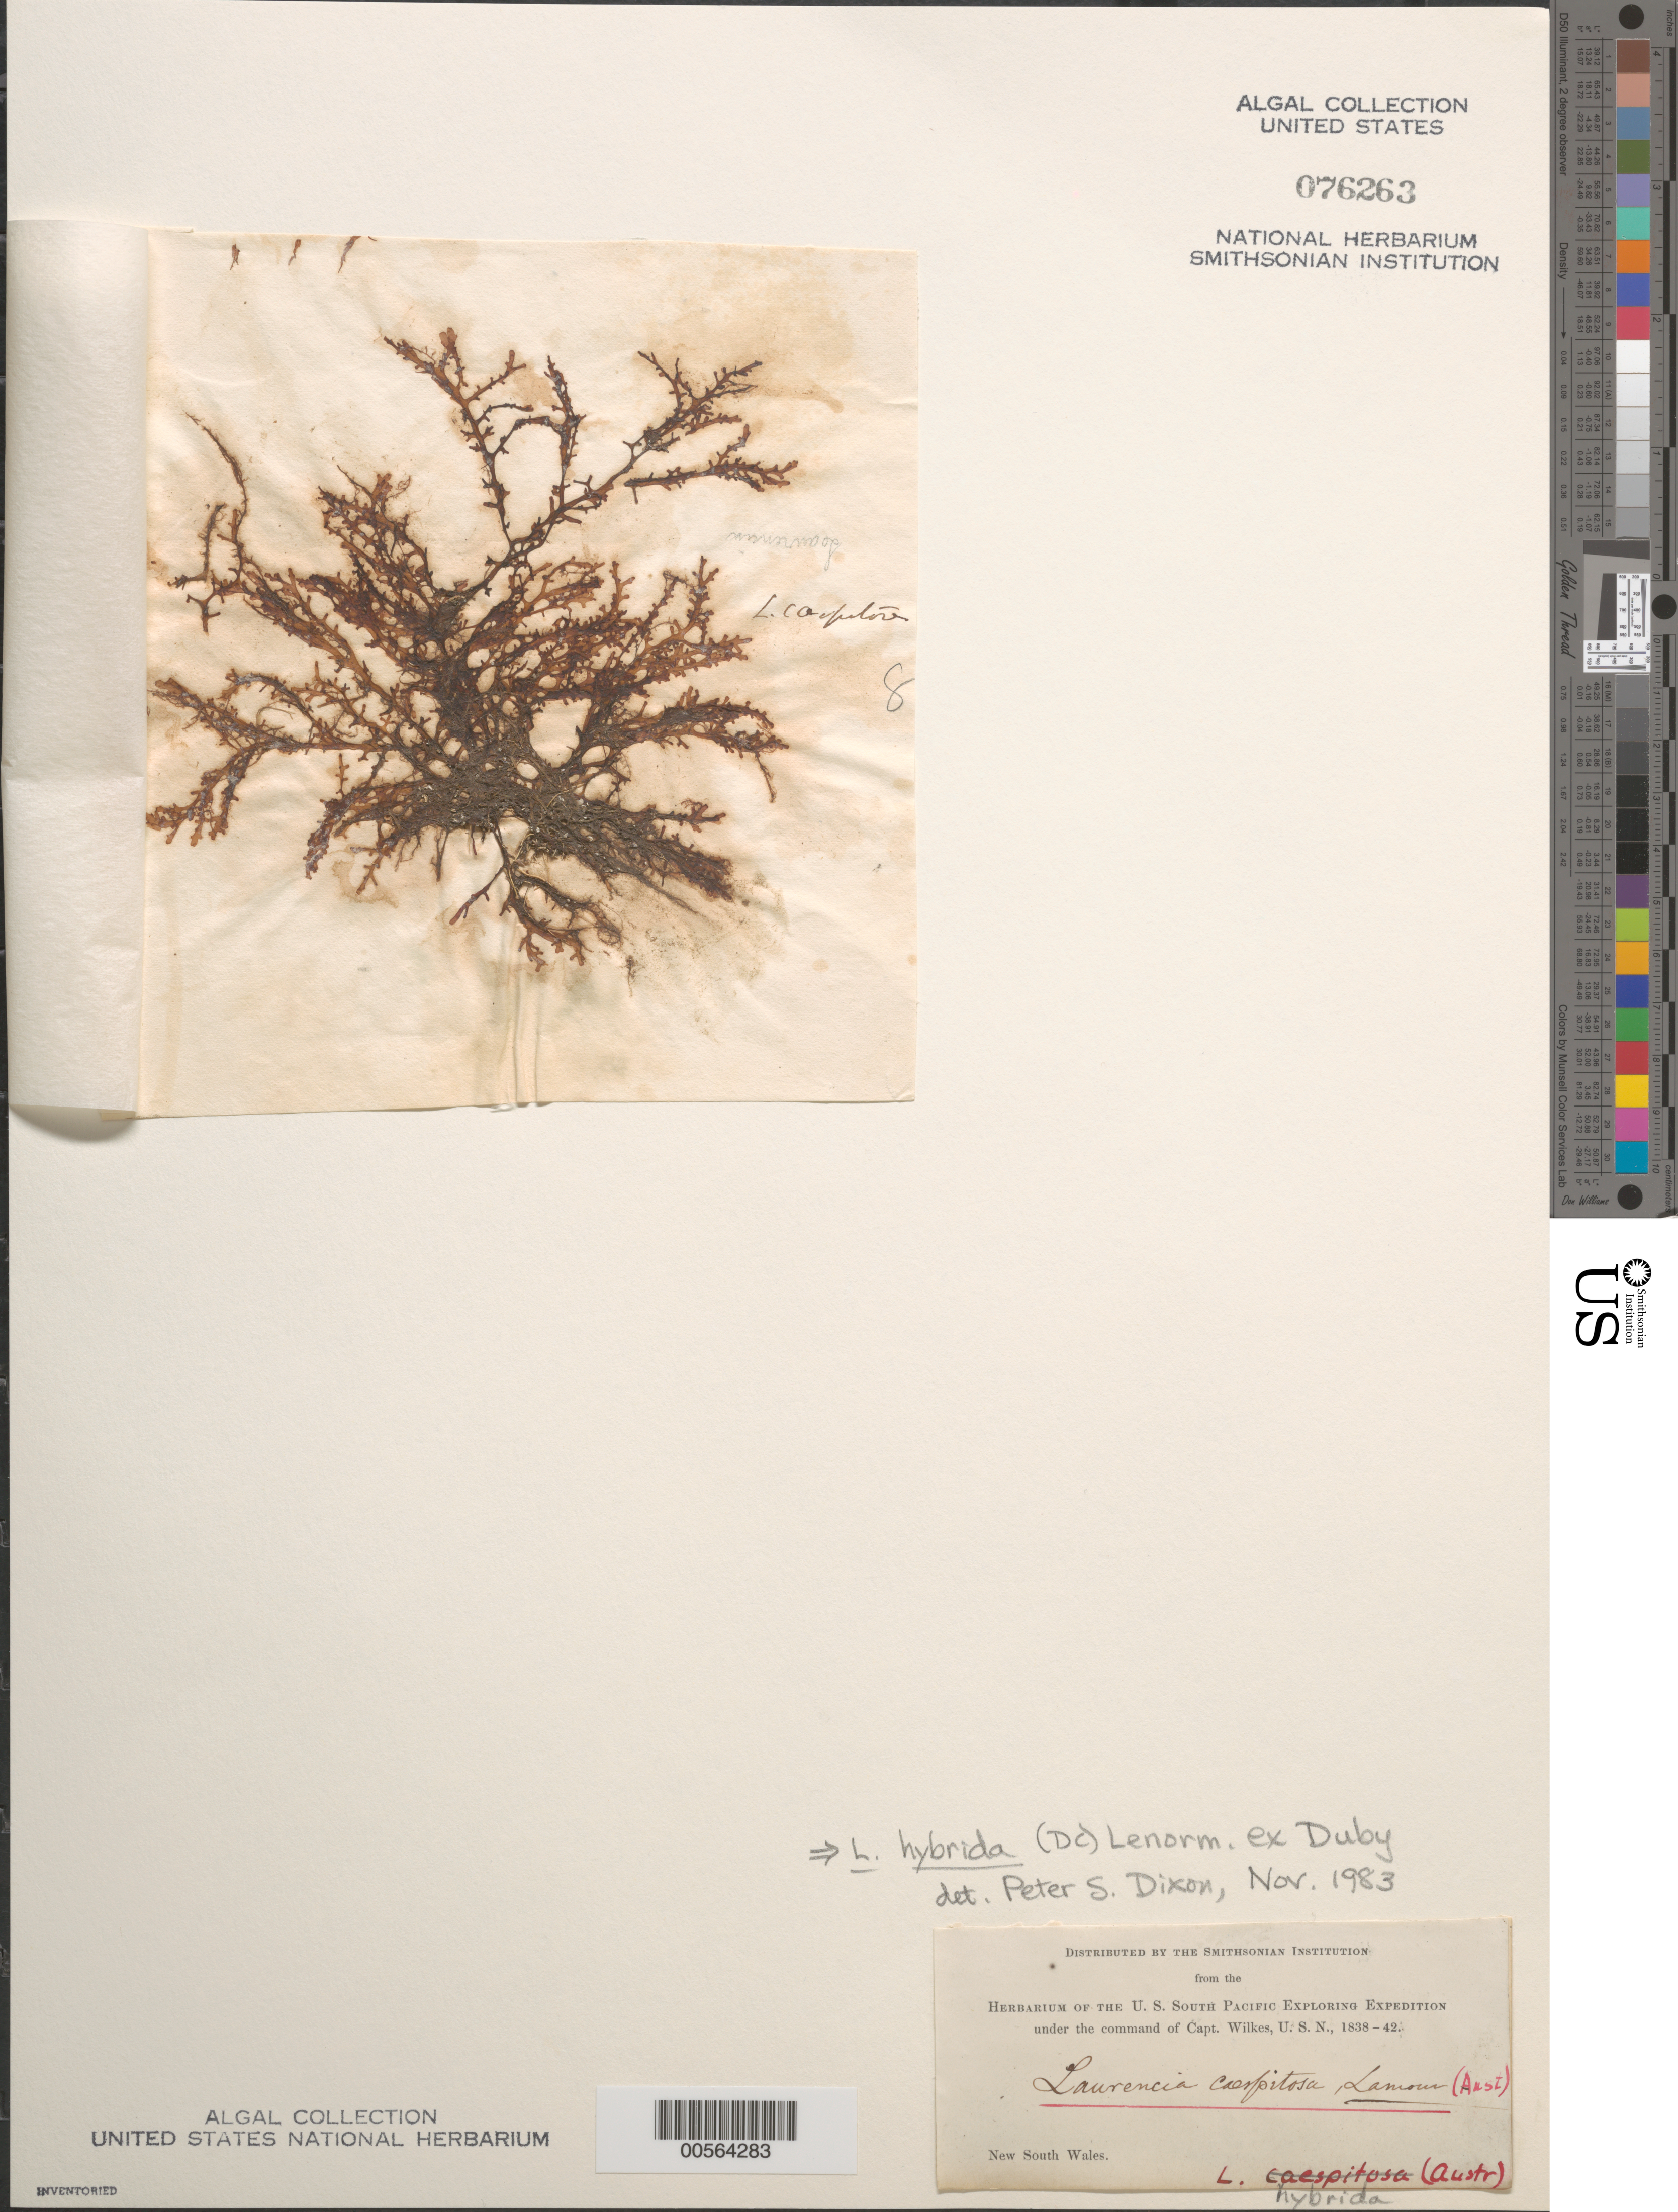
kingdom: Plantae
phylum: Rhodophyta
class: Florideophyceae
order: Ceramiales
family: Rhodomelaceae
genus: Osmundea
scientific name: Osmundea hybrida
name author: (de Candolle) K.W. Nam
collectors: W. D. Brackenridge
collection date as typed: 1839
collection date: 1839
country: Australia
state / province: New South Wales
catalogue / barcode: US 76263